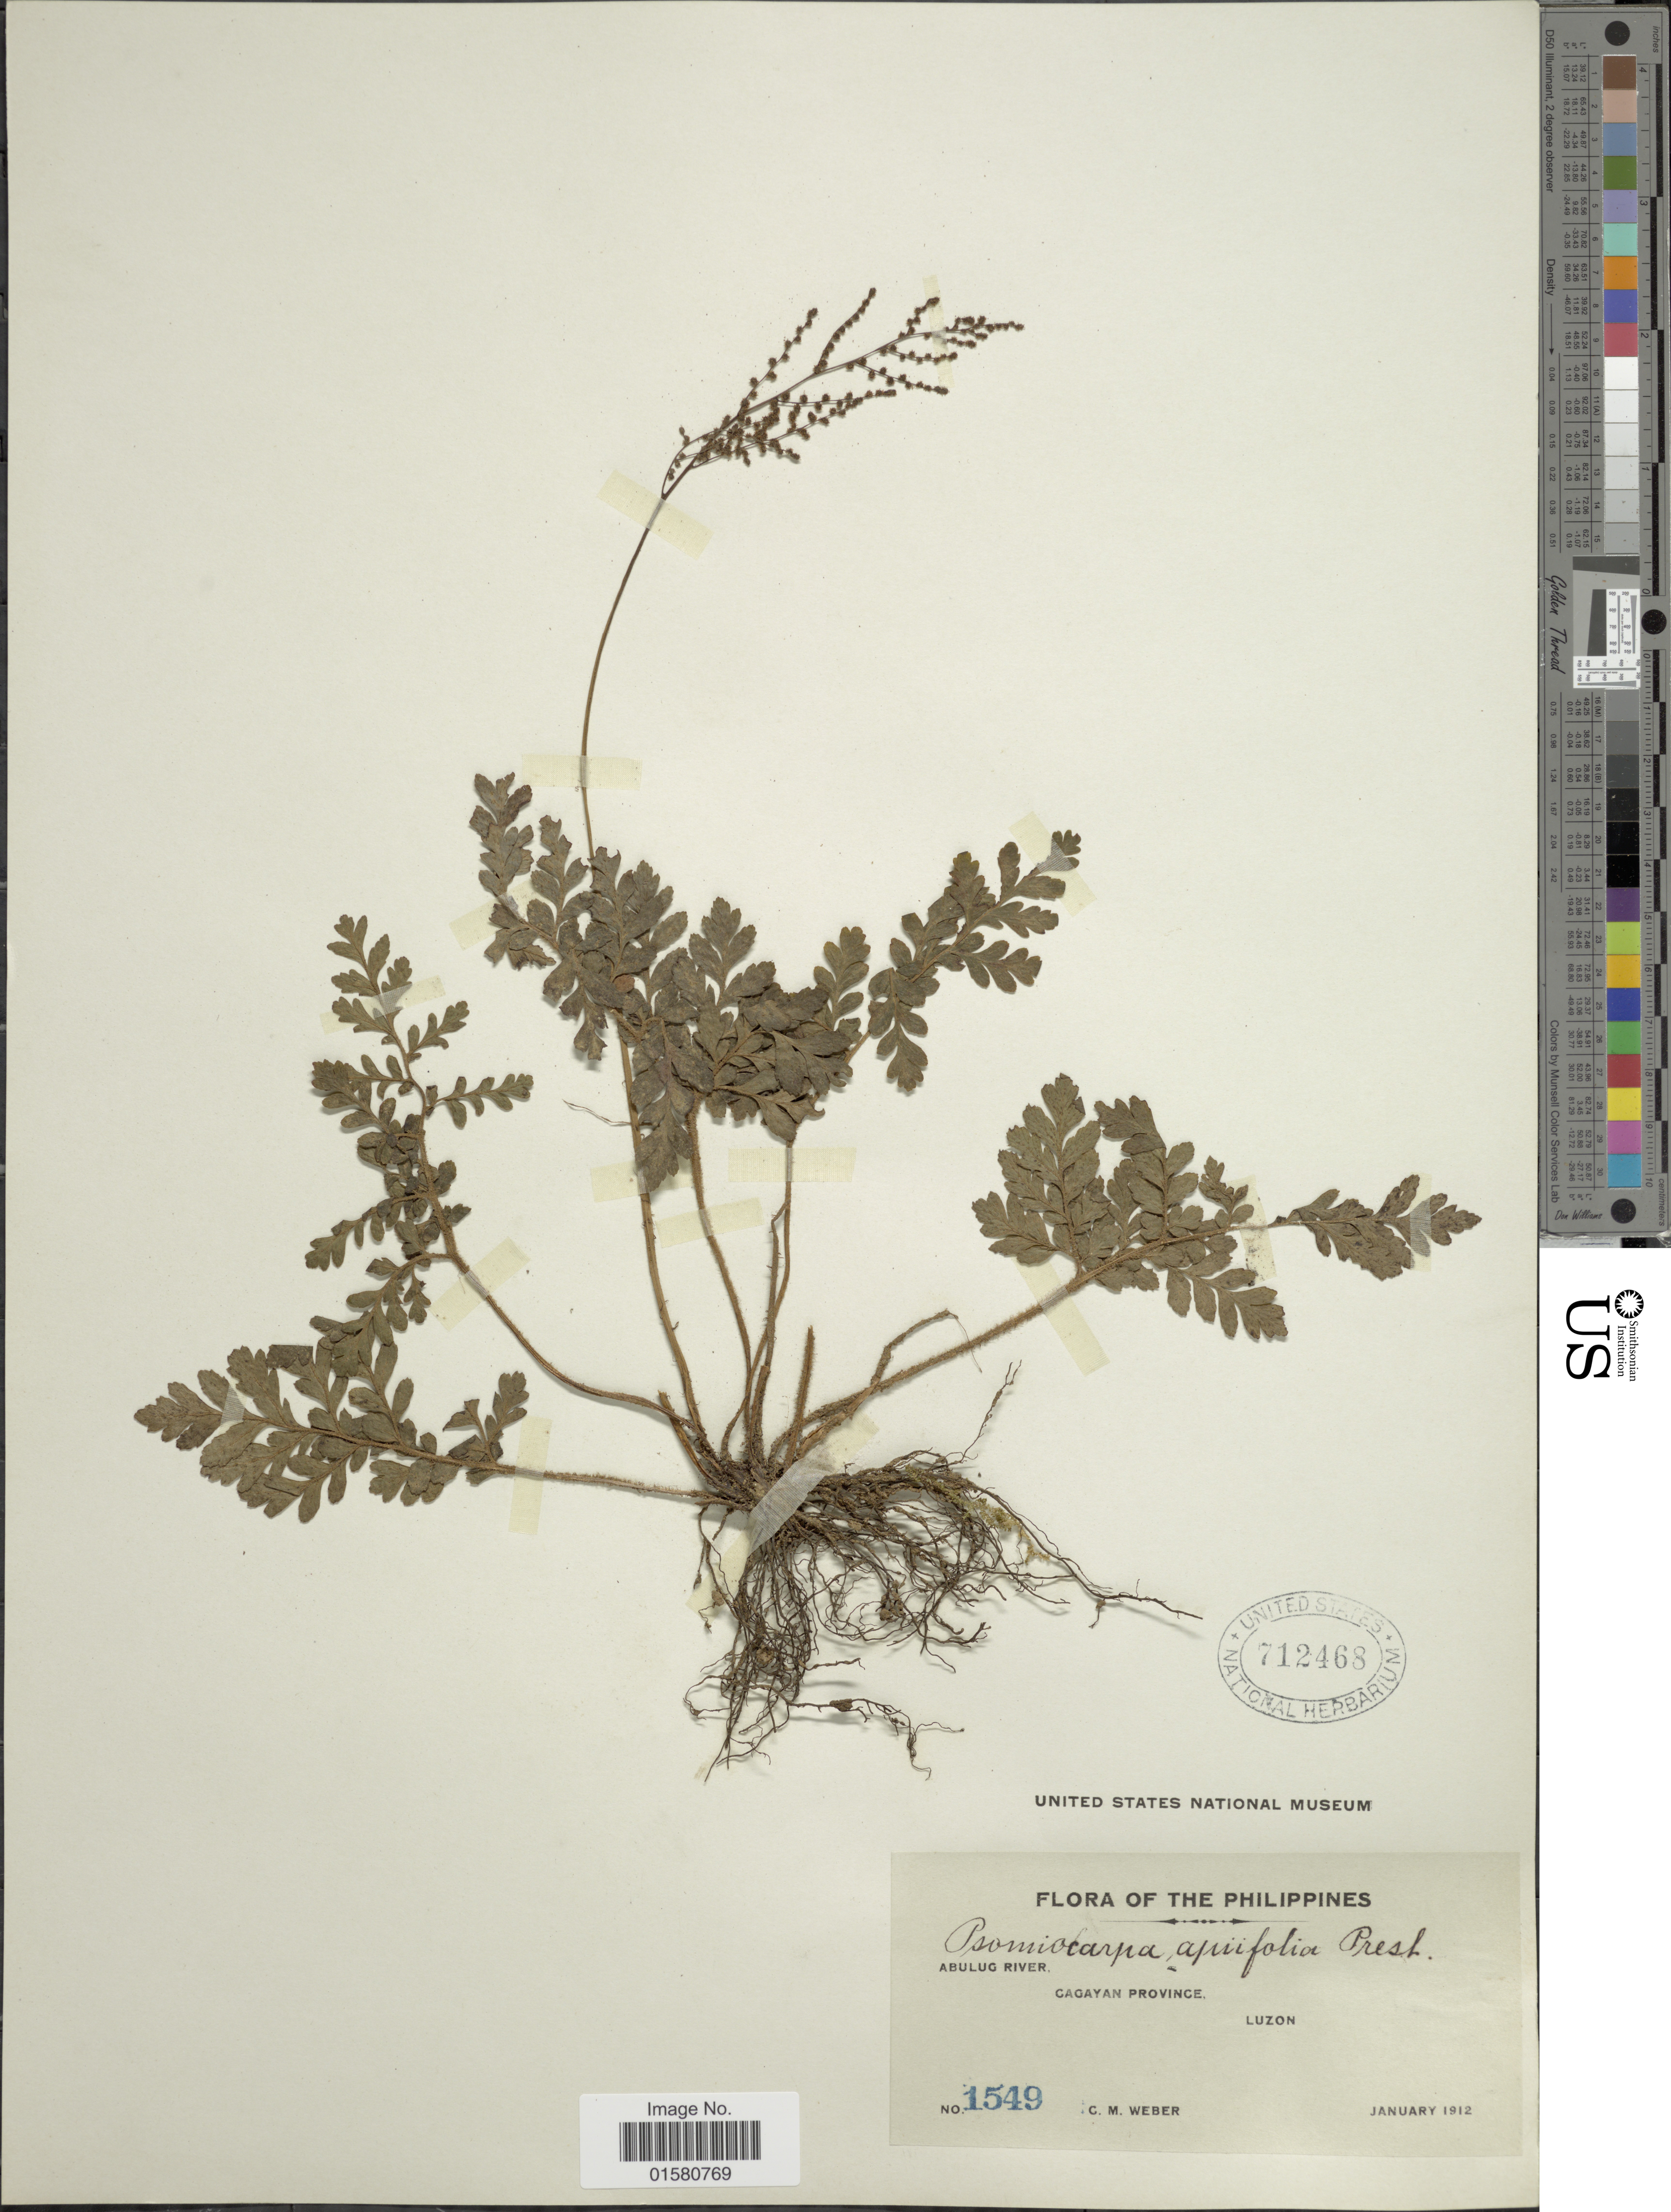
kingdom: Plantae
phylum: Tracheophyta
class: Polypodiopsida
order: Polypodiales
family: Tectariaceae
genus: Tectaria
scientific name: Tectaria apiifolia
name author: (Schkuhr) Copel.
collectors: C. M. Weber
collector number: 1549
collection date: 1912-01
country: Philippines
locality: Abulug River. Cagayan Province. Luzon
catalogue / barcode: US 712468